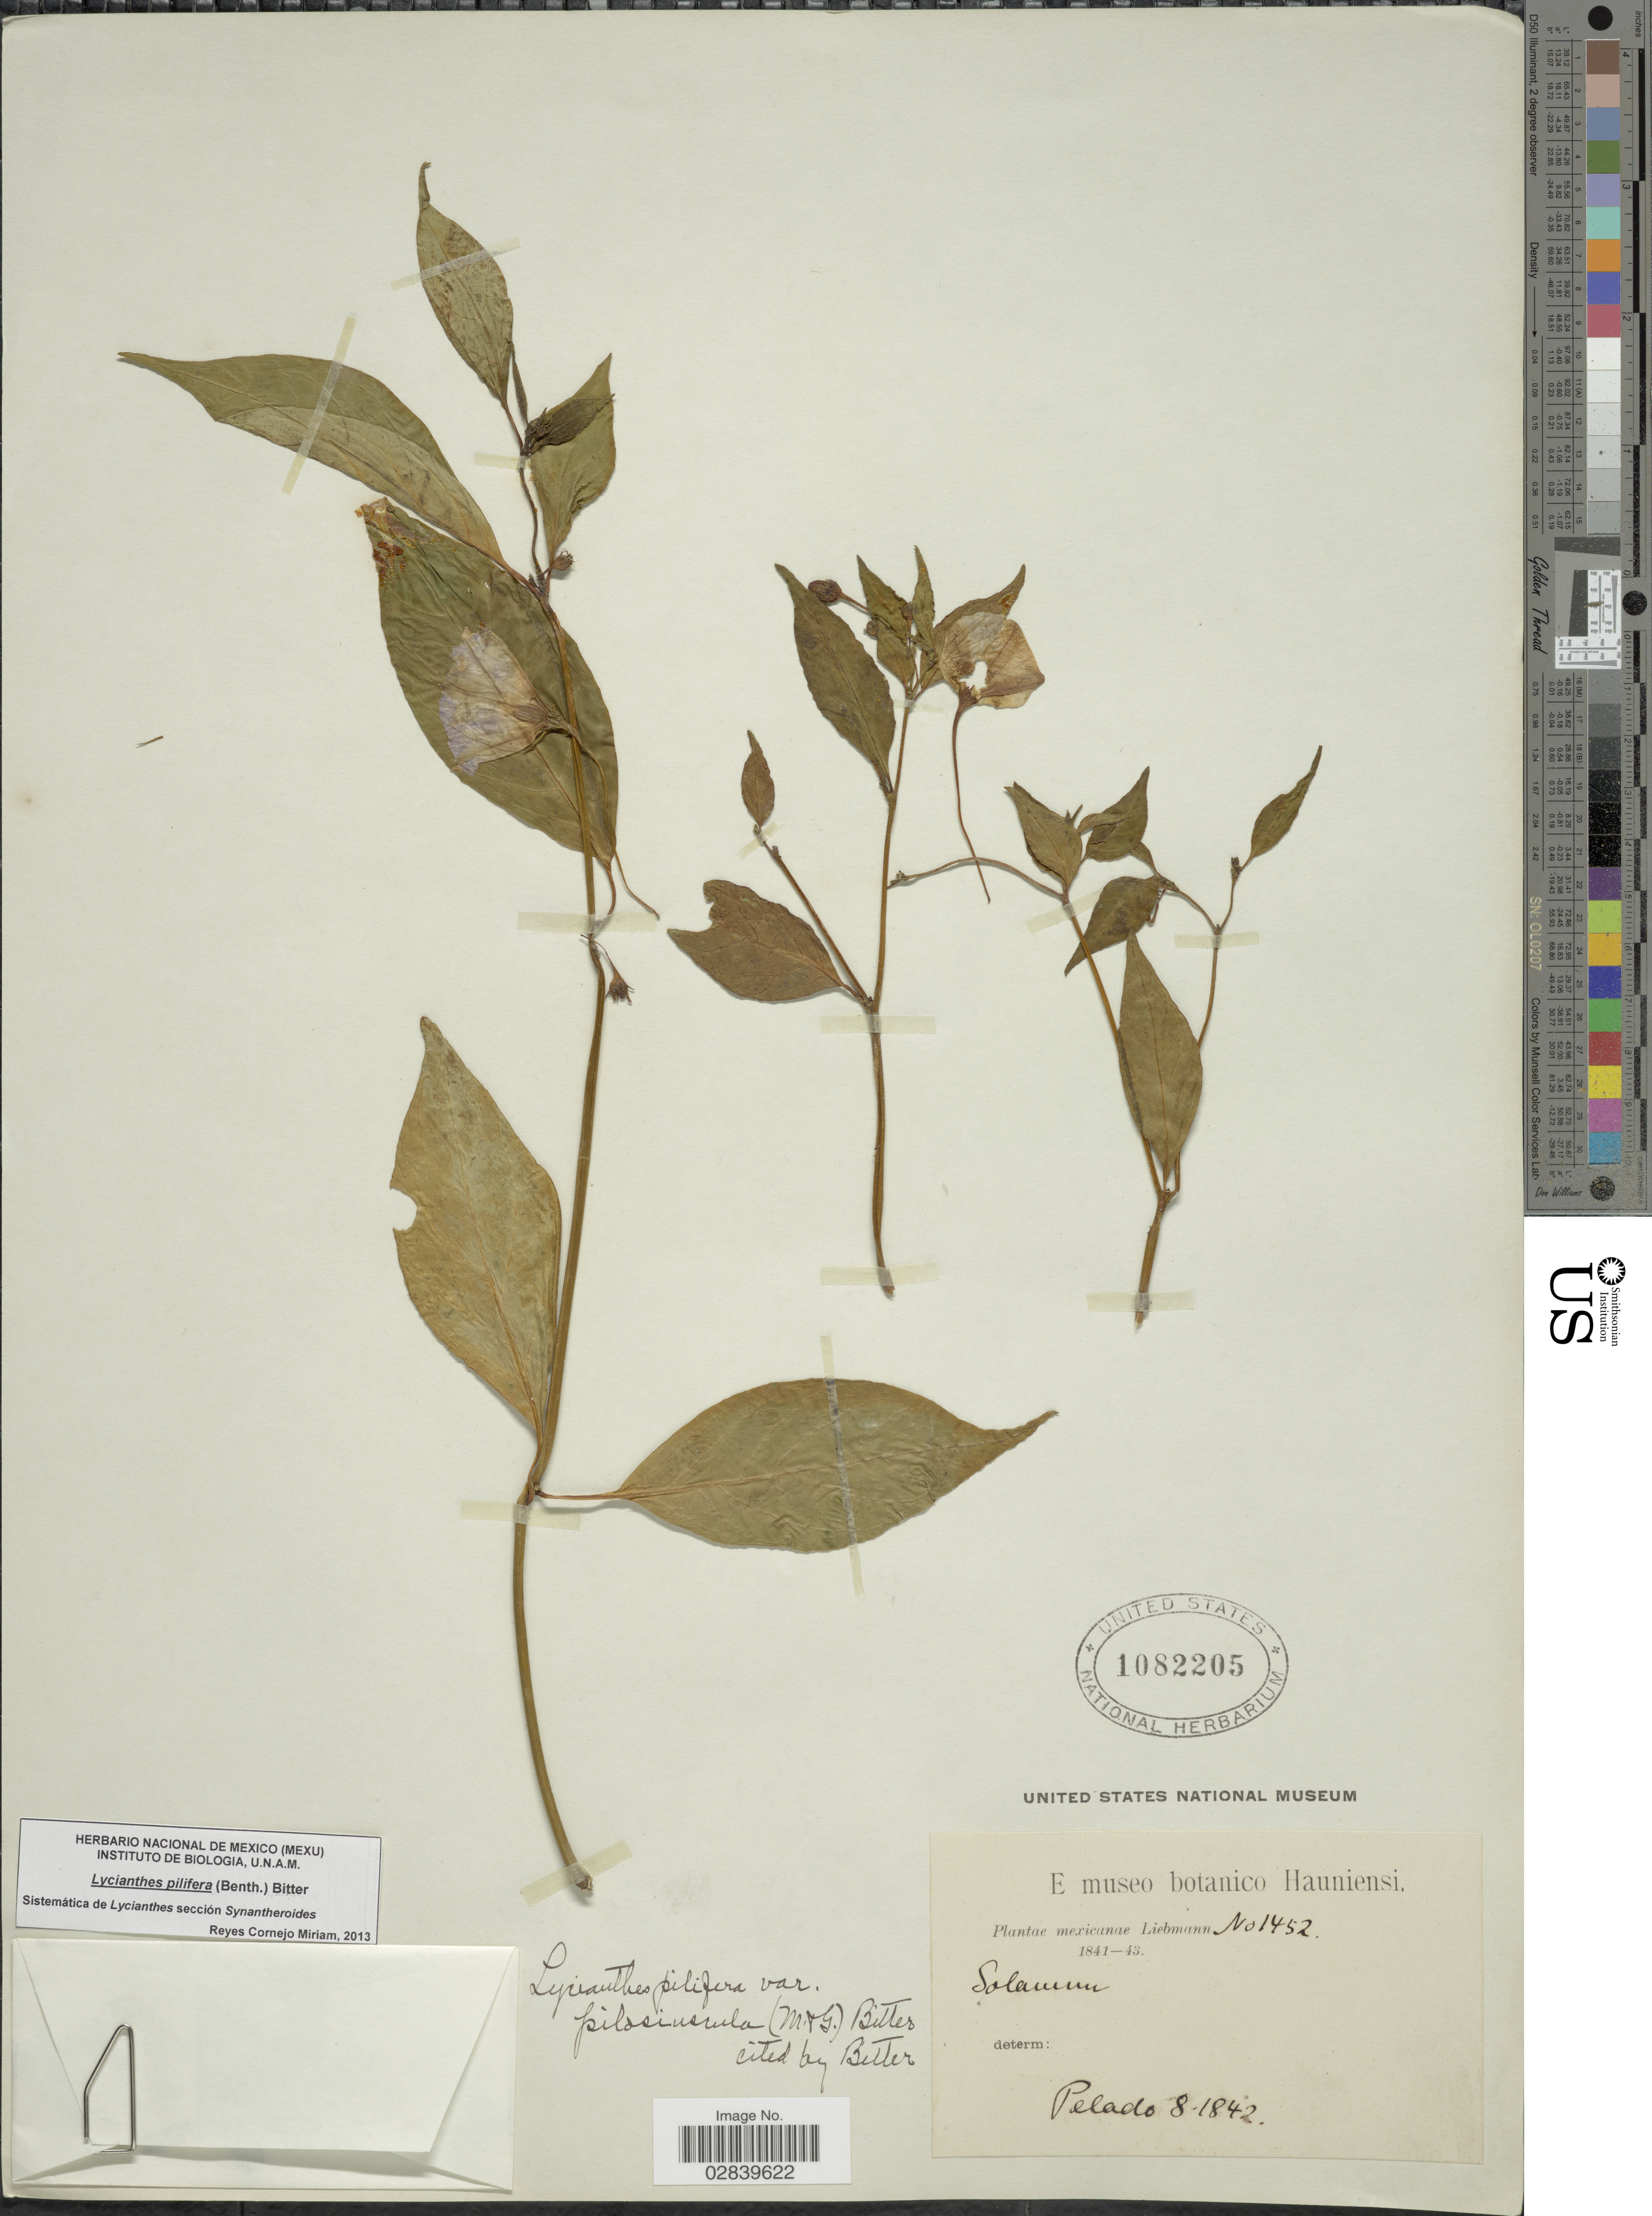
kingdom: Plantae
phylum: Tracheophyta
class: Magnoliopsida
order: Solanales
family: Solanaceae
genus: Lycianthes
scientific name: Lycianthes pilifera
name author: (Benth.) Bitter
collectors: Liebmann, --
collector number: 1452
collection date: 1842-08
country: Mexico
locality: Pelado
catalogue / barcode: US 1082205